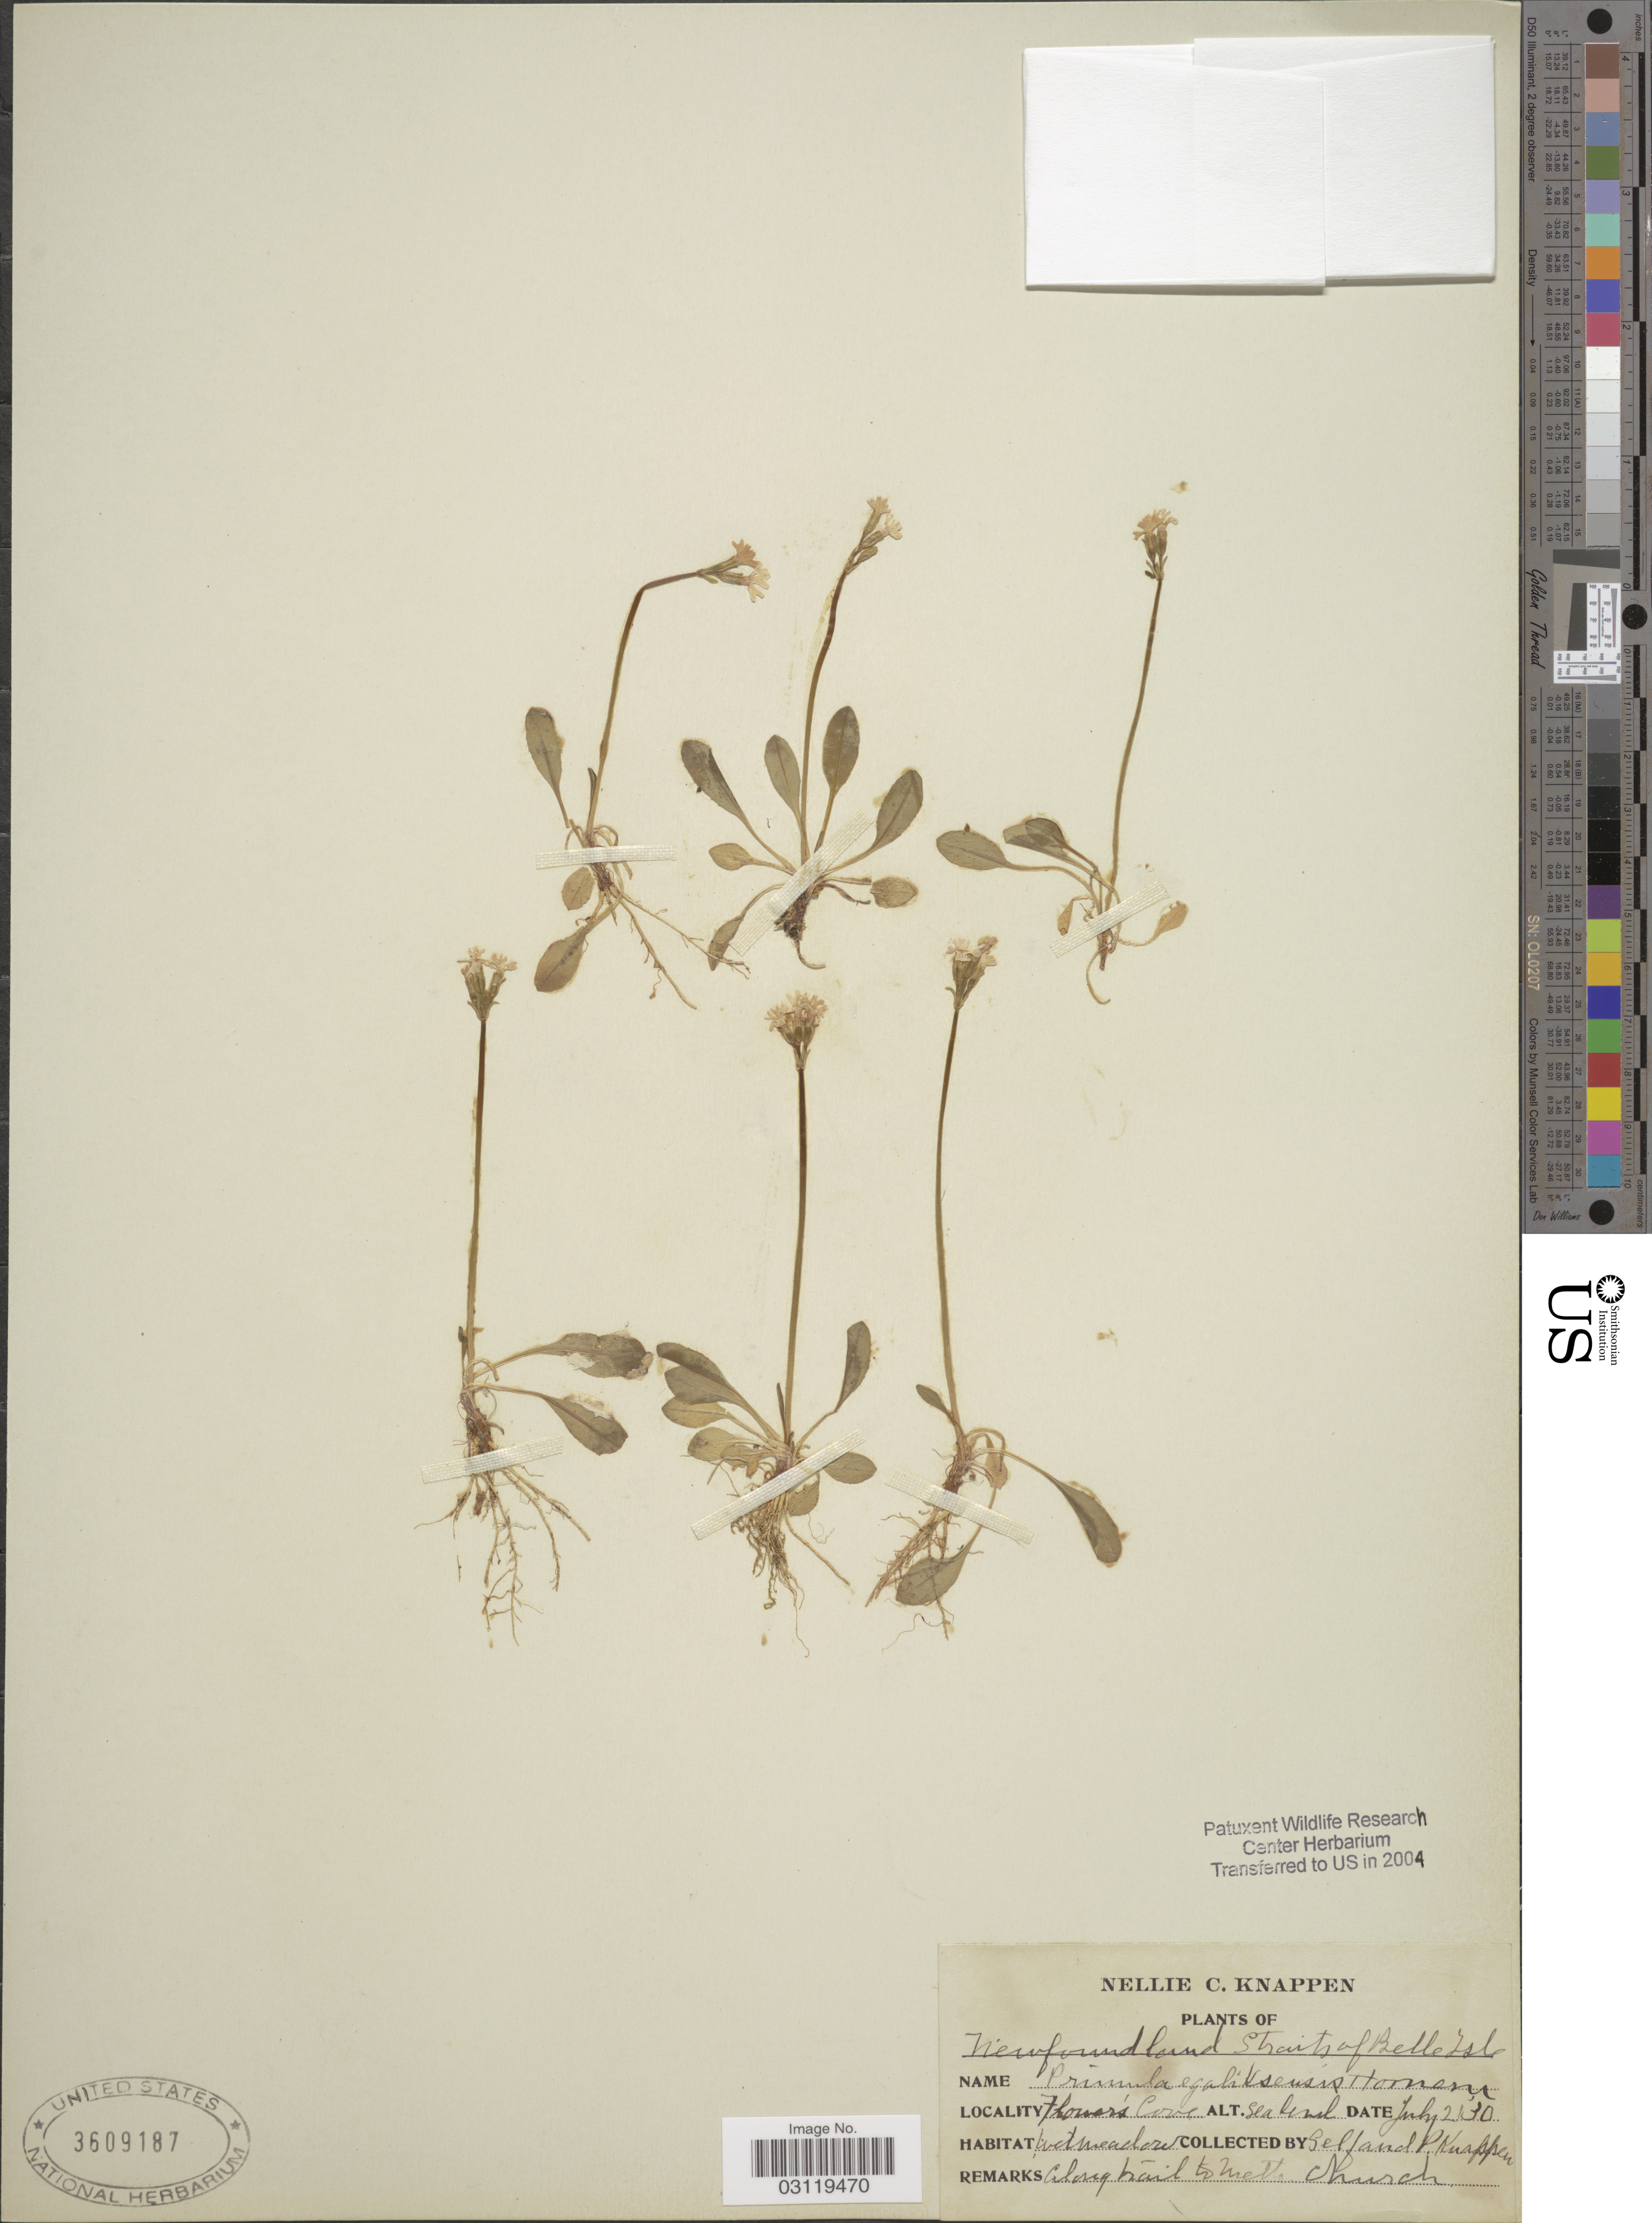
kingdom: Plantae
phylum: Tracheophyta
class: Magnoliopsida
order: Ericales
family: Primulaceae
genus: Primula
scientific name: Primula egaliksensis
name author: Wormsk.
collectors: N. Knappen & P. Knappen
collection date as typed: Transcribed d/m/y: 21/7/30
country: Canada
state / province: Newfoundland and Labrador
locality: Straits of Belle Isl. Flower's Cove. Along trail to Meth. Church.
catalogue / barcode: US 3609187